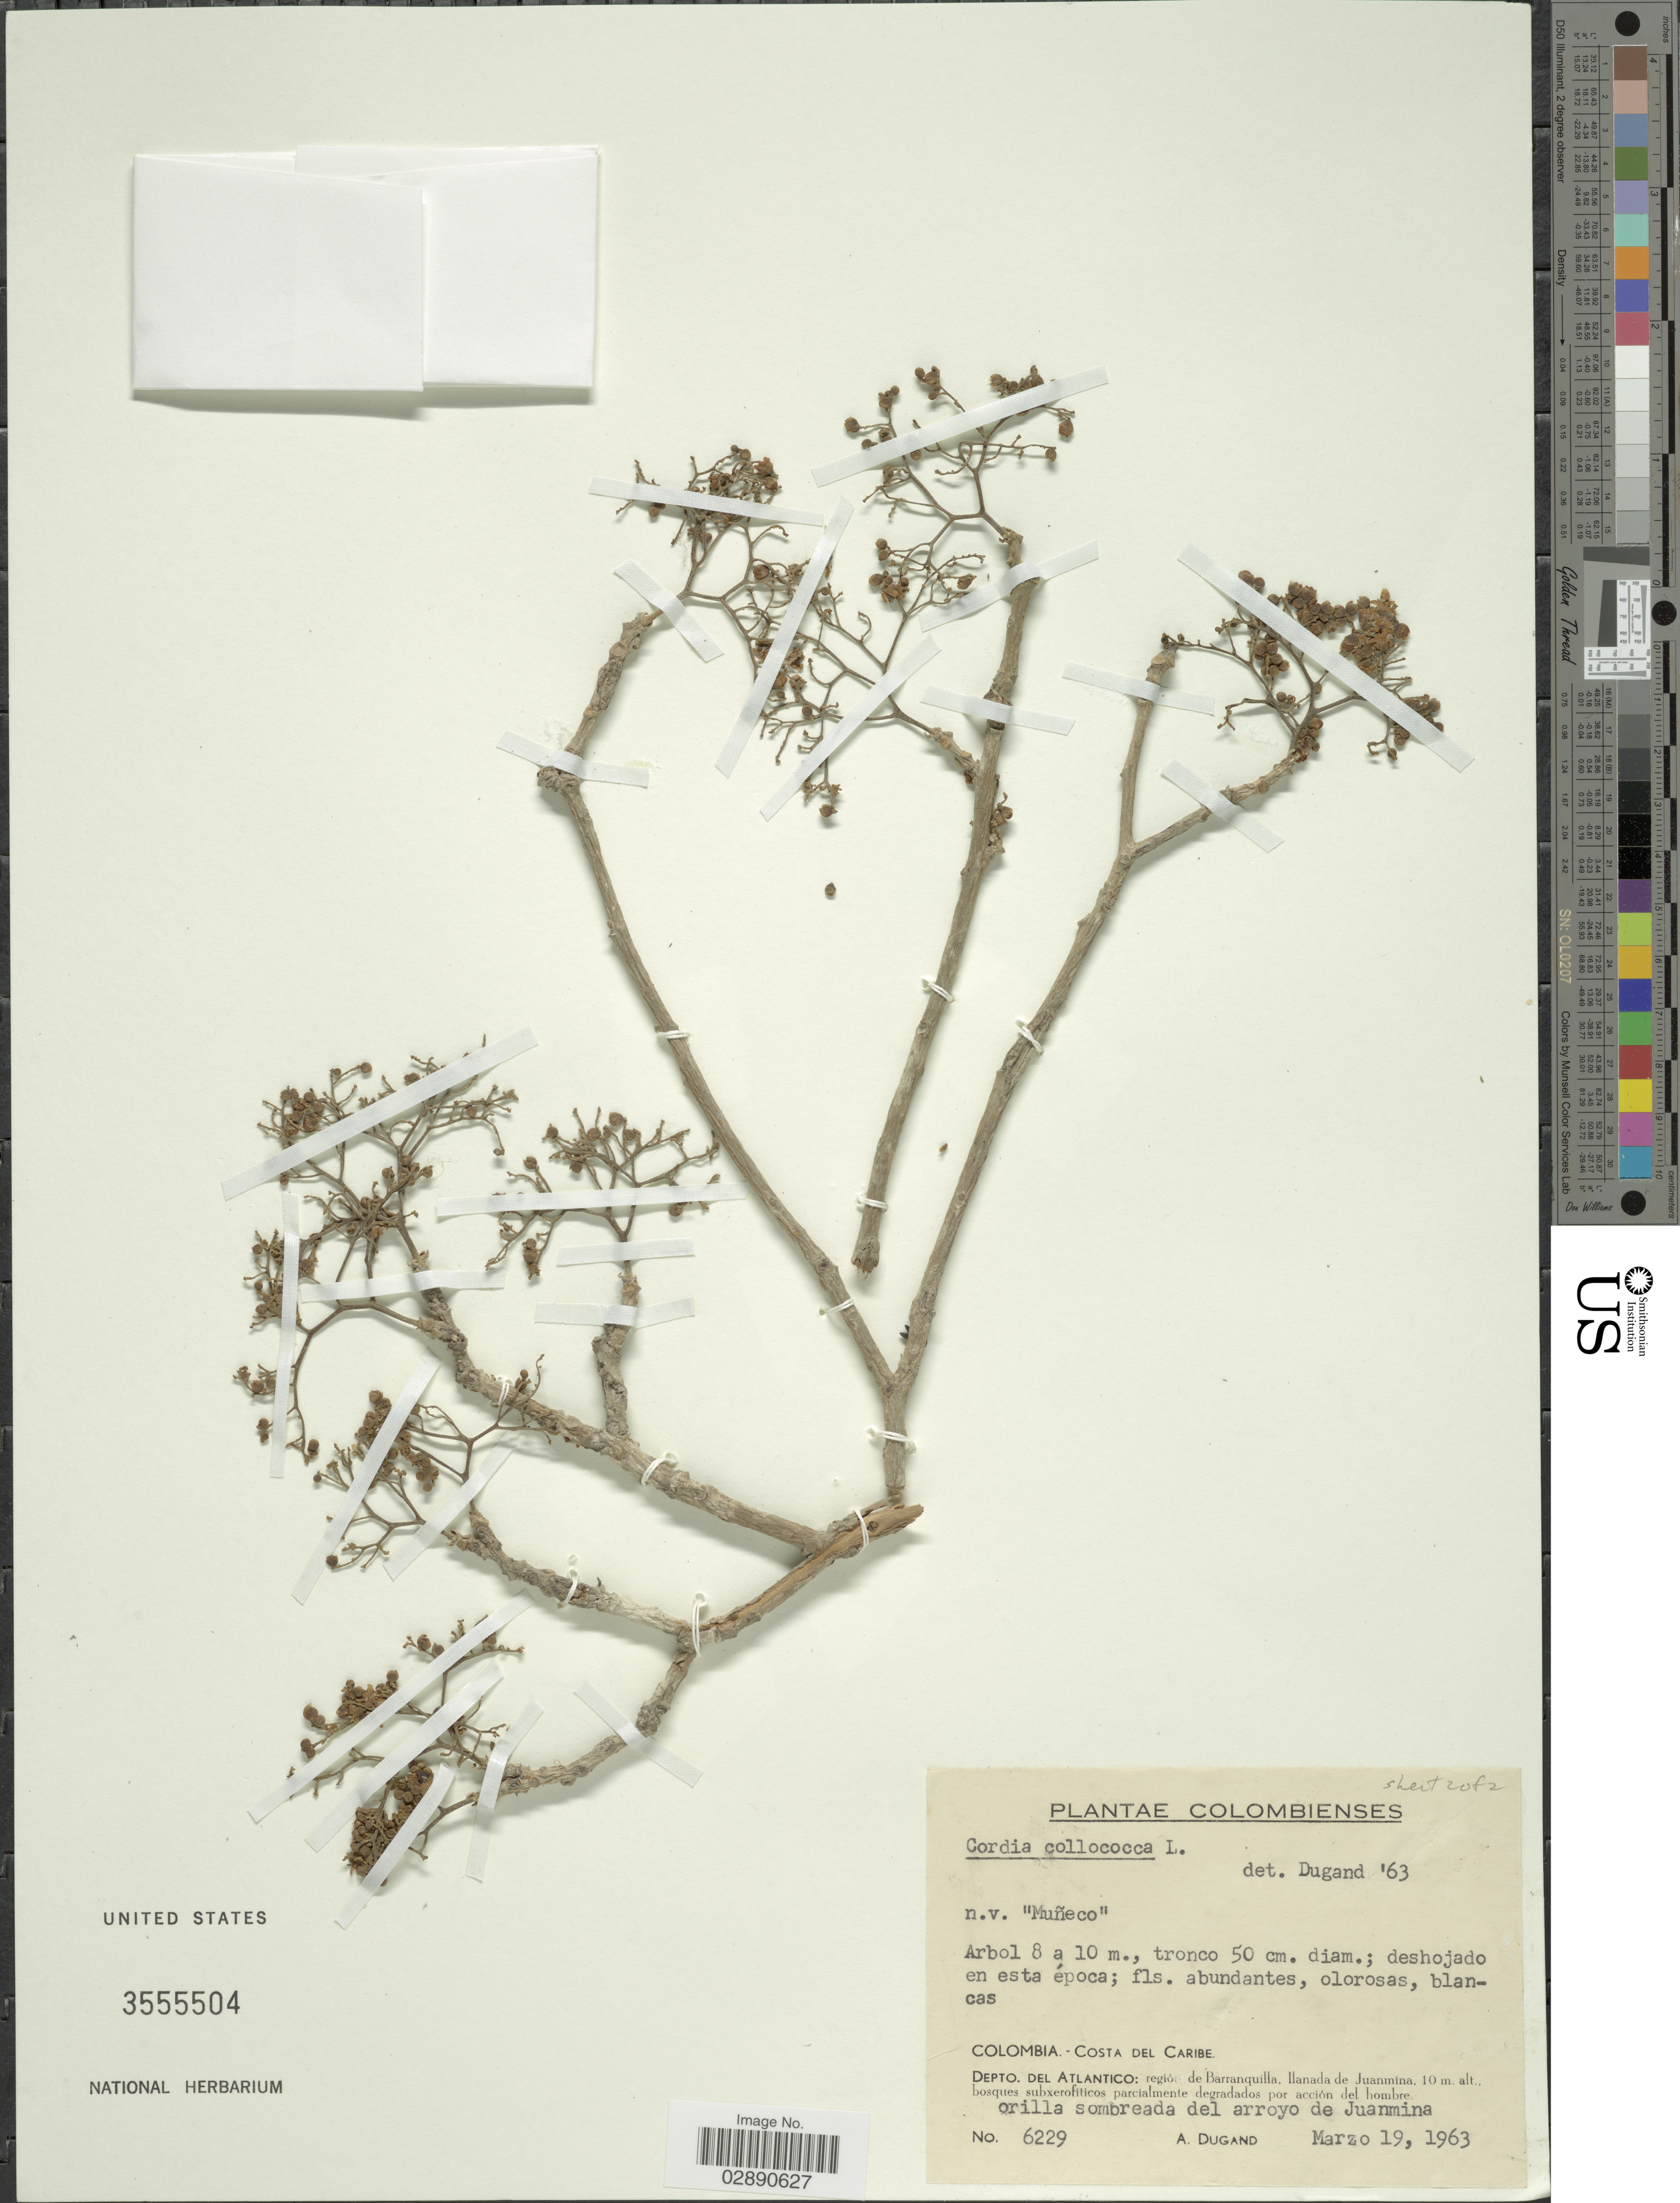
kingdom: Plantae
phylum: Tracheophyta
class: Magnoliopsida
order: Boraginales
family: Cordiaceae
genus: Cordia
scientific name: Cordia collococca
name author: L.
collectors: A. Dugand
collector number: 6229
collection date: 1963-03-19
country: Colombia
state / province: Atlántico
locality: Costa del Caribe. Depto. del Atlantico: región de Barranquilla, llanada de Juanmina.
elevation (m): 10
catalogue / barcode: US 3555504